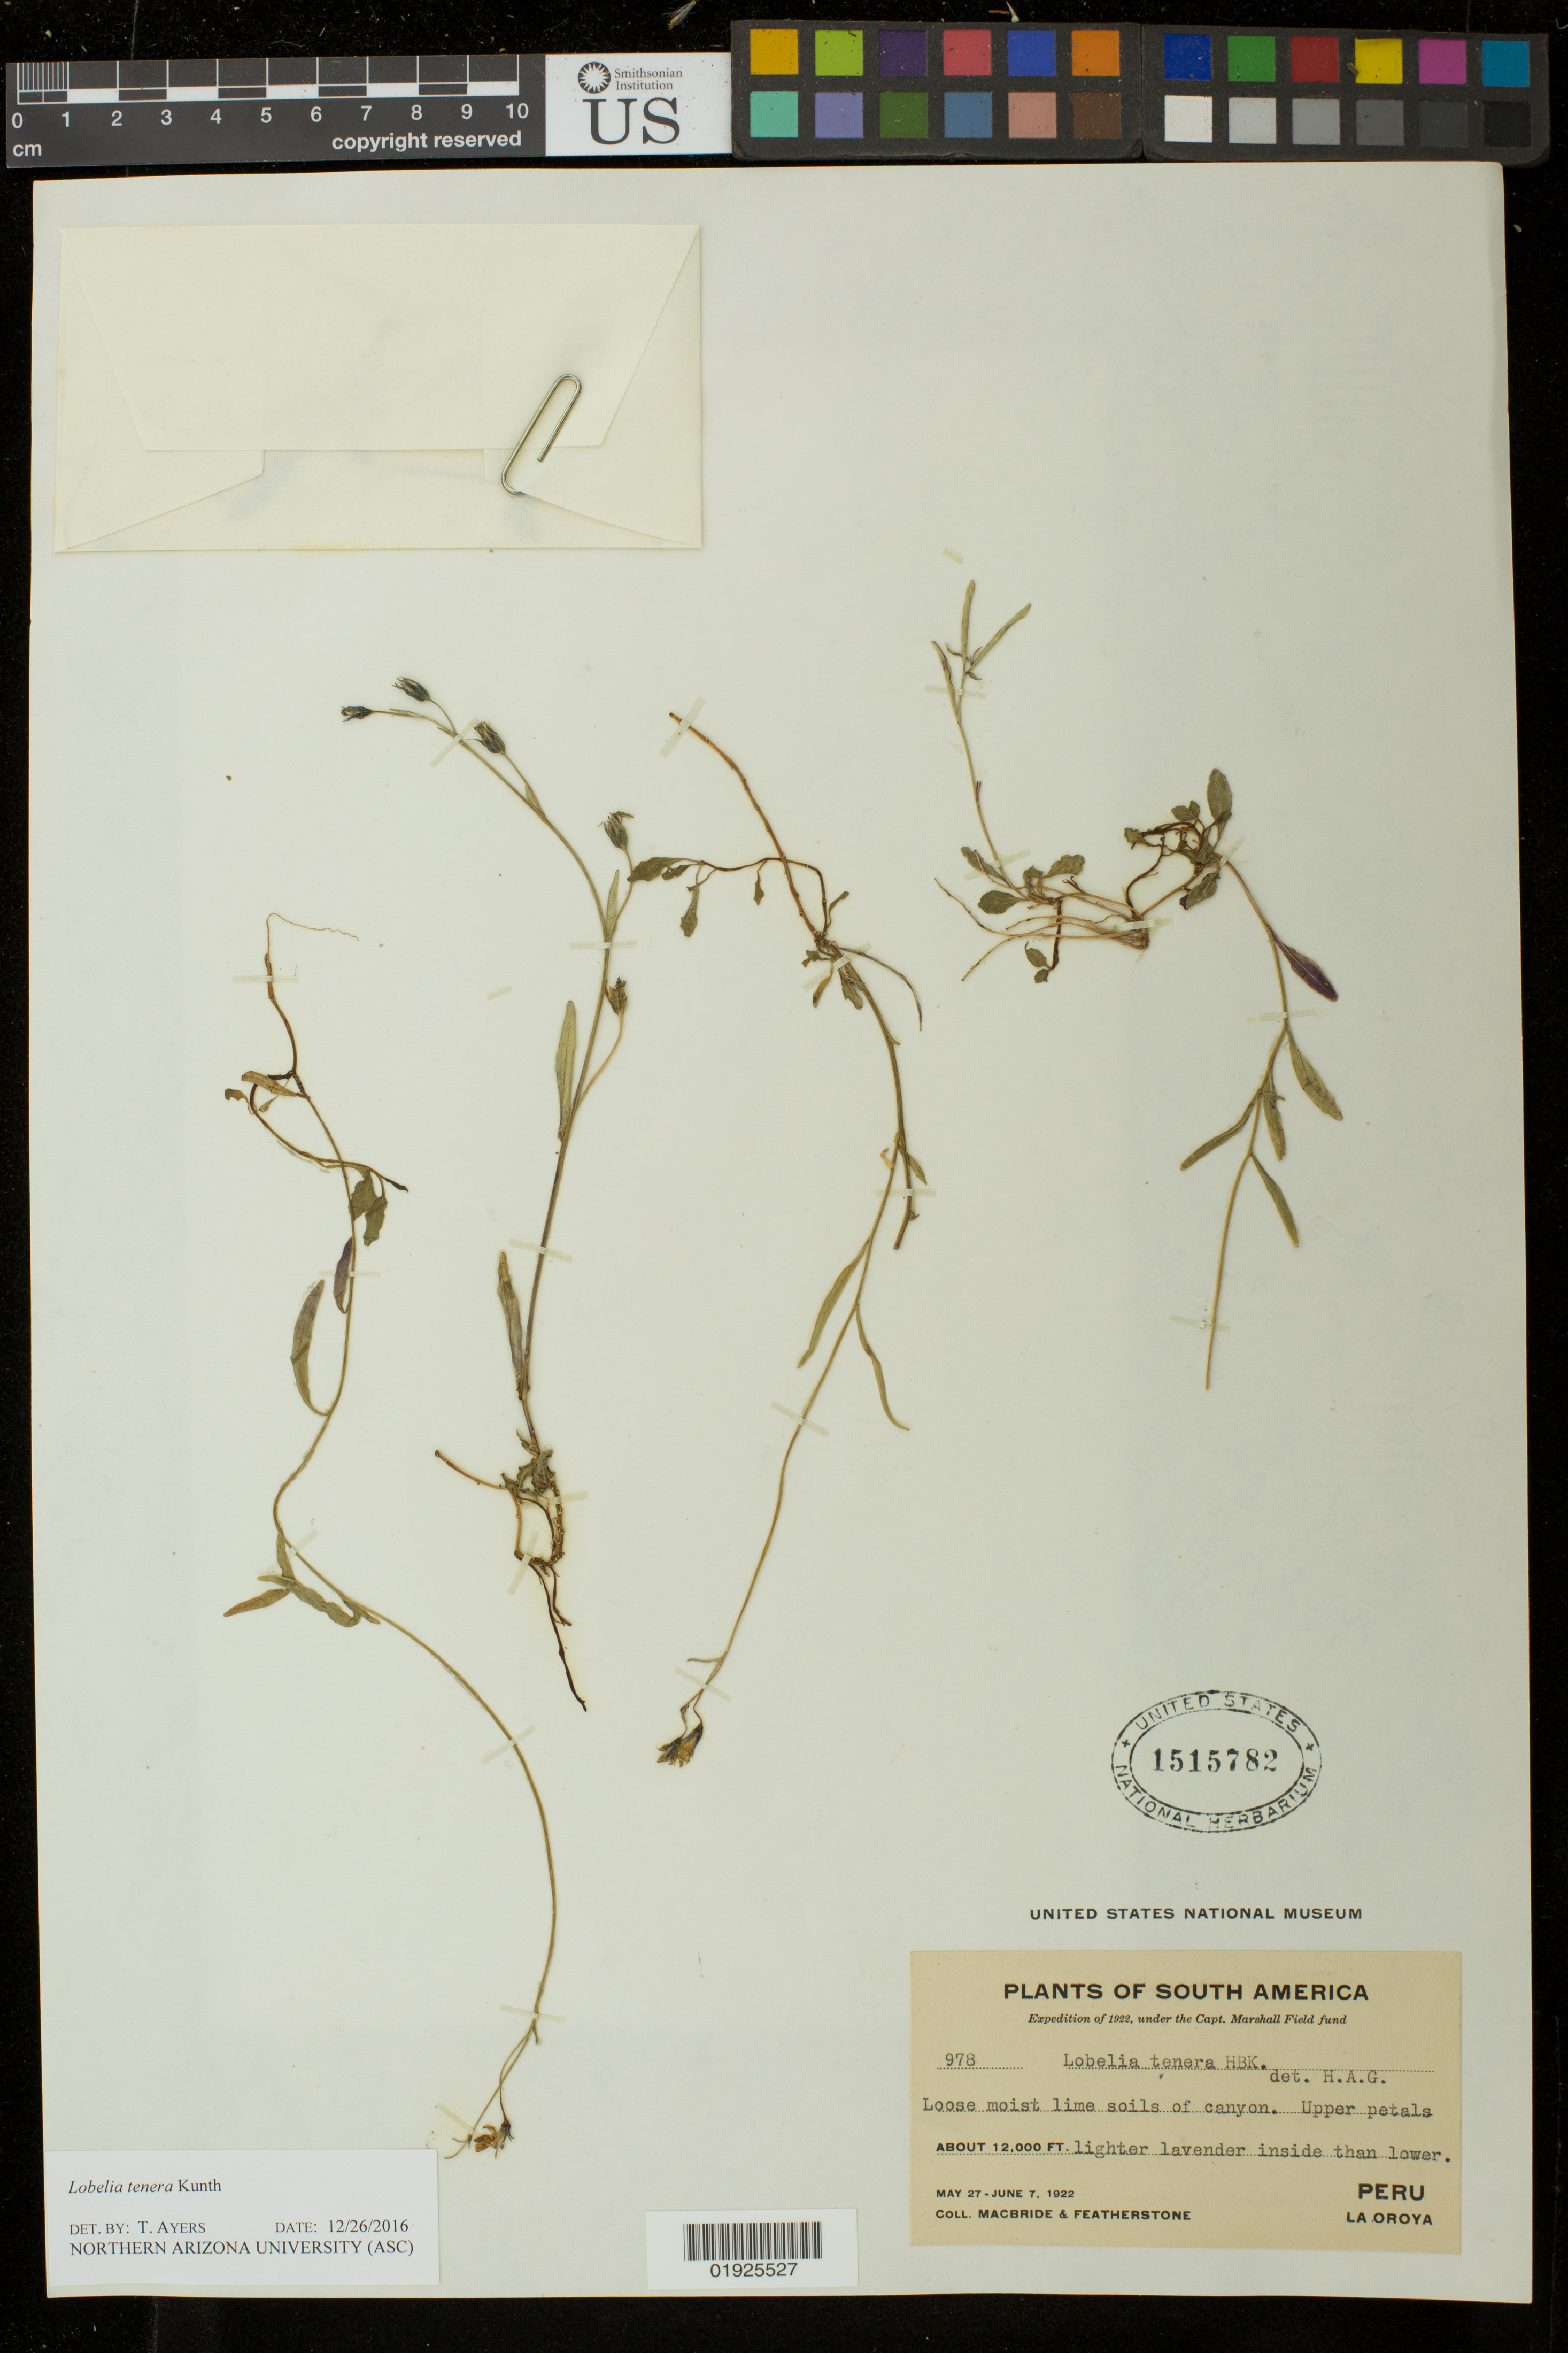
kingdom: Plantae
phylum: Tracheophyta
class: Magnoliopsida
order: Asterales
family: Campanulaceae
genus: Lobelia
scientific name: Lobelia tenera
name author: Kunth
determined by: Ayers, Tina J.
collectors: Macbride, -- & -. Featherstone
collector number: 978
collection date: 1922-05-27/1922-06-07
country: Peru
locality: La Oroya.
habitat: Loose moist lime soils of canyon.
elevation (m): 3658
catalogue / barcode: US 1515782